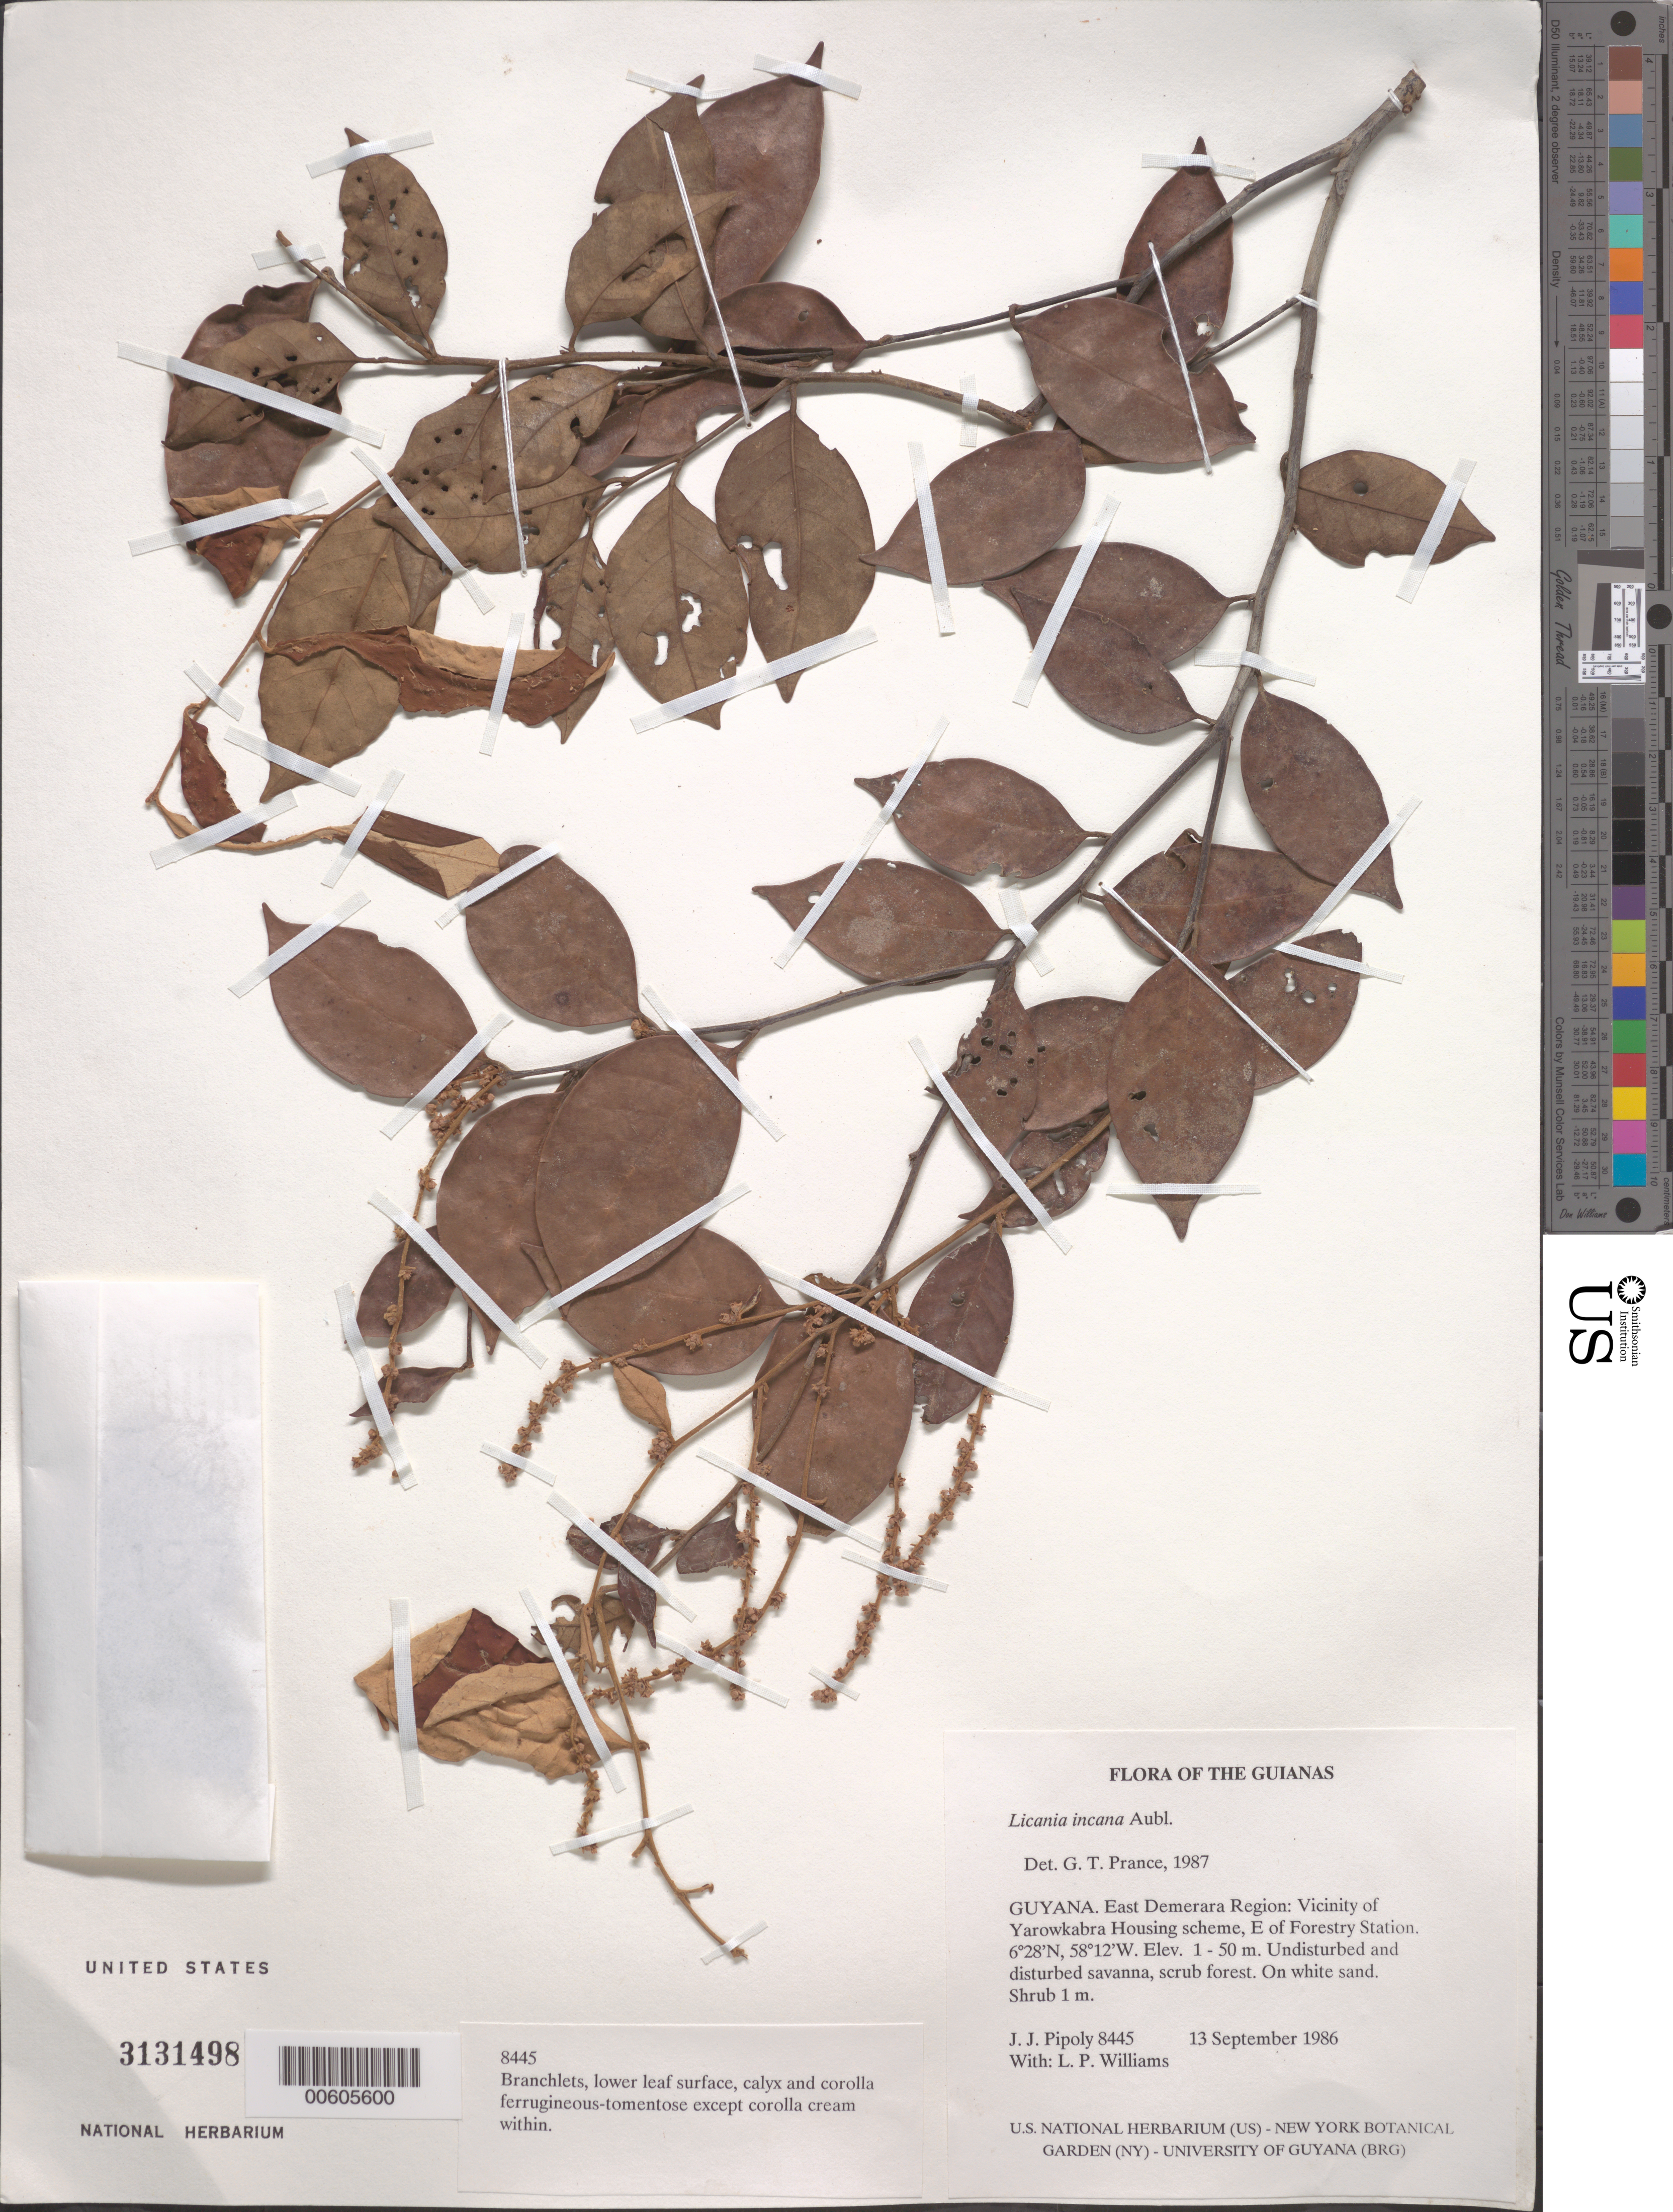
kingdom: Plantae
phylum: Tracheophyta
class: Magnoliopsida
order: Malpighiales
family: Chrysobalanaceae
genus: Licania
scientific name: Licania incana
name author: Aubl.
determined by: Prance, G. T.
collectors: J. J. Pipoly & L. P. Williams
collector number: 8445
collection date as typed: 13 September 1986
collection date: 1986-09-13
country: Guyana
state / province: Demerara-Mahaica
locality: Vicinity of Yarowkabra Housing scheme, E of Forestry Station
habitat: Undisturbed and disturbed savanna, scrub forest. On white sand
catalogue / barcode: US 3131498